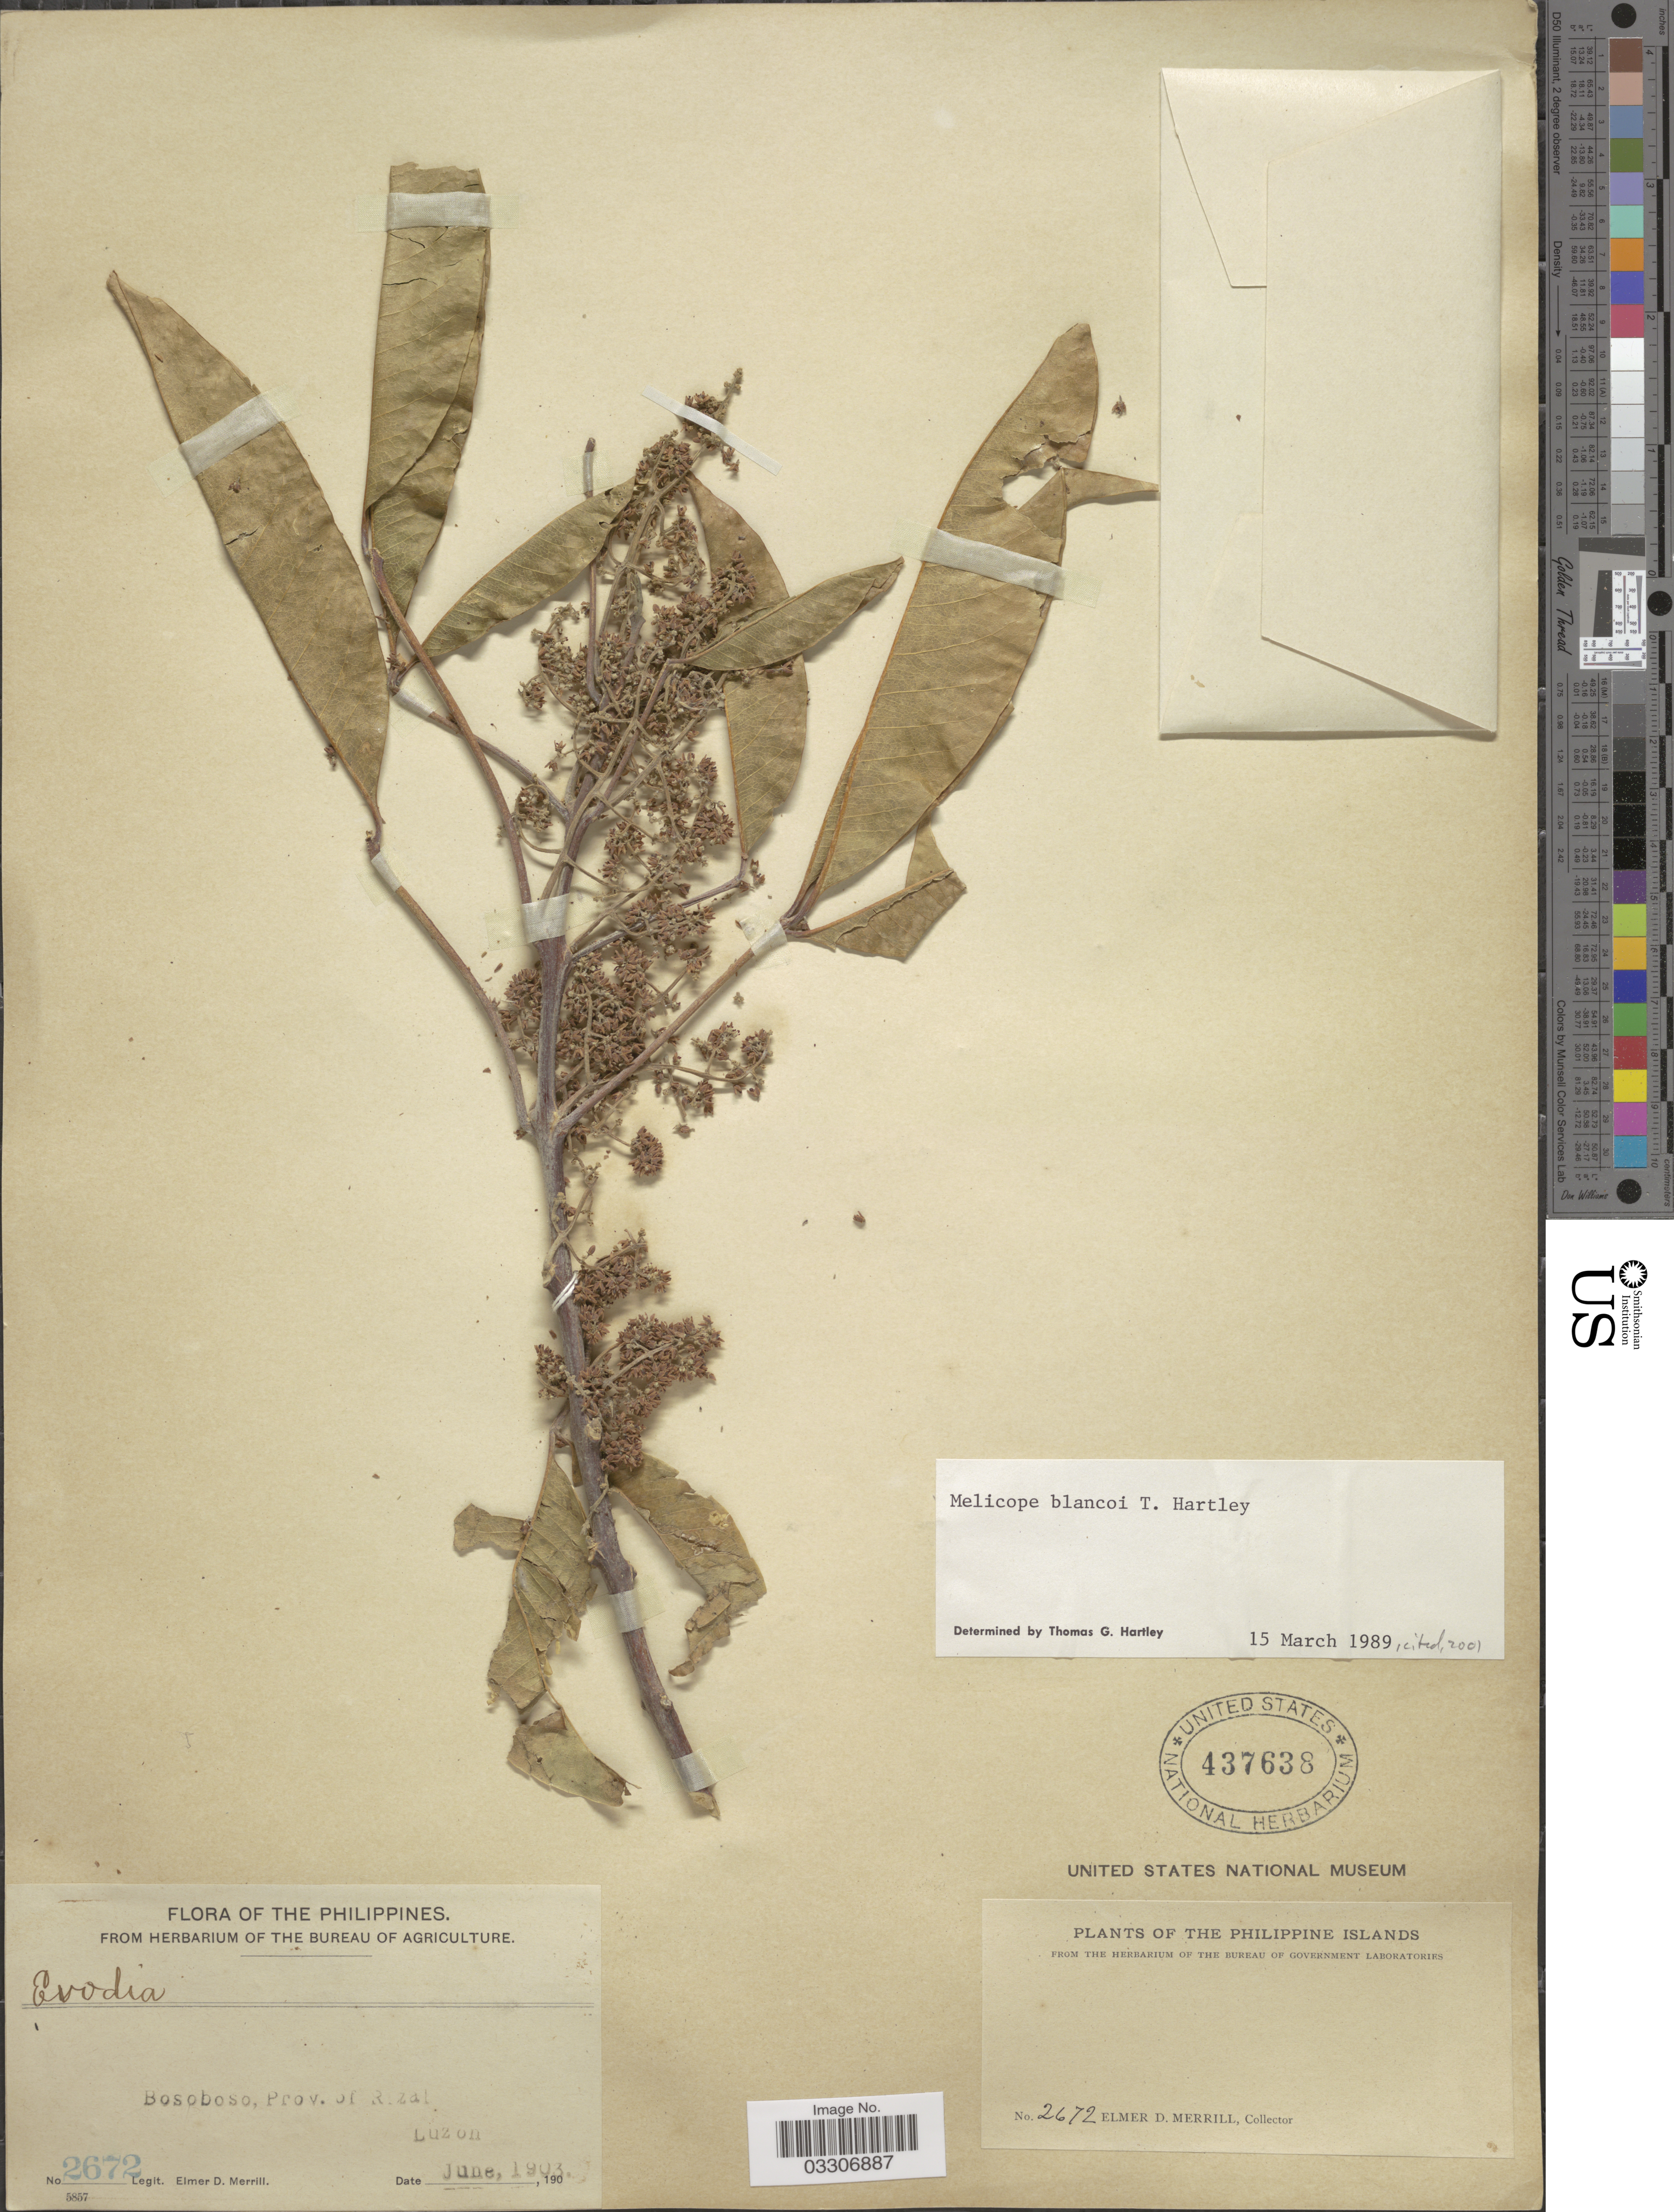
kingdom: Plantae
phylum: Tracheophyta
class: Magnoliopsida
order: Sapindales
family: Rutaceae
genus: Melicope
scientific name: Melicope blancoi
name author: T.G. Hartley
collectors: E. D. Merrill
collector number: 2672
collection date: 1903-06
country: Philippines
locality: Bosoboso, Prov. of Rizal, Luzon.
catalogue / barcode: US 437638